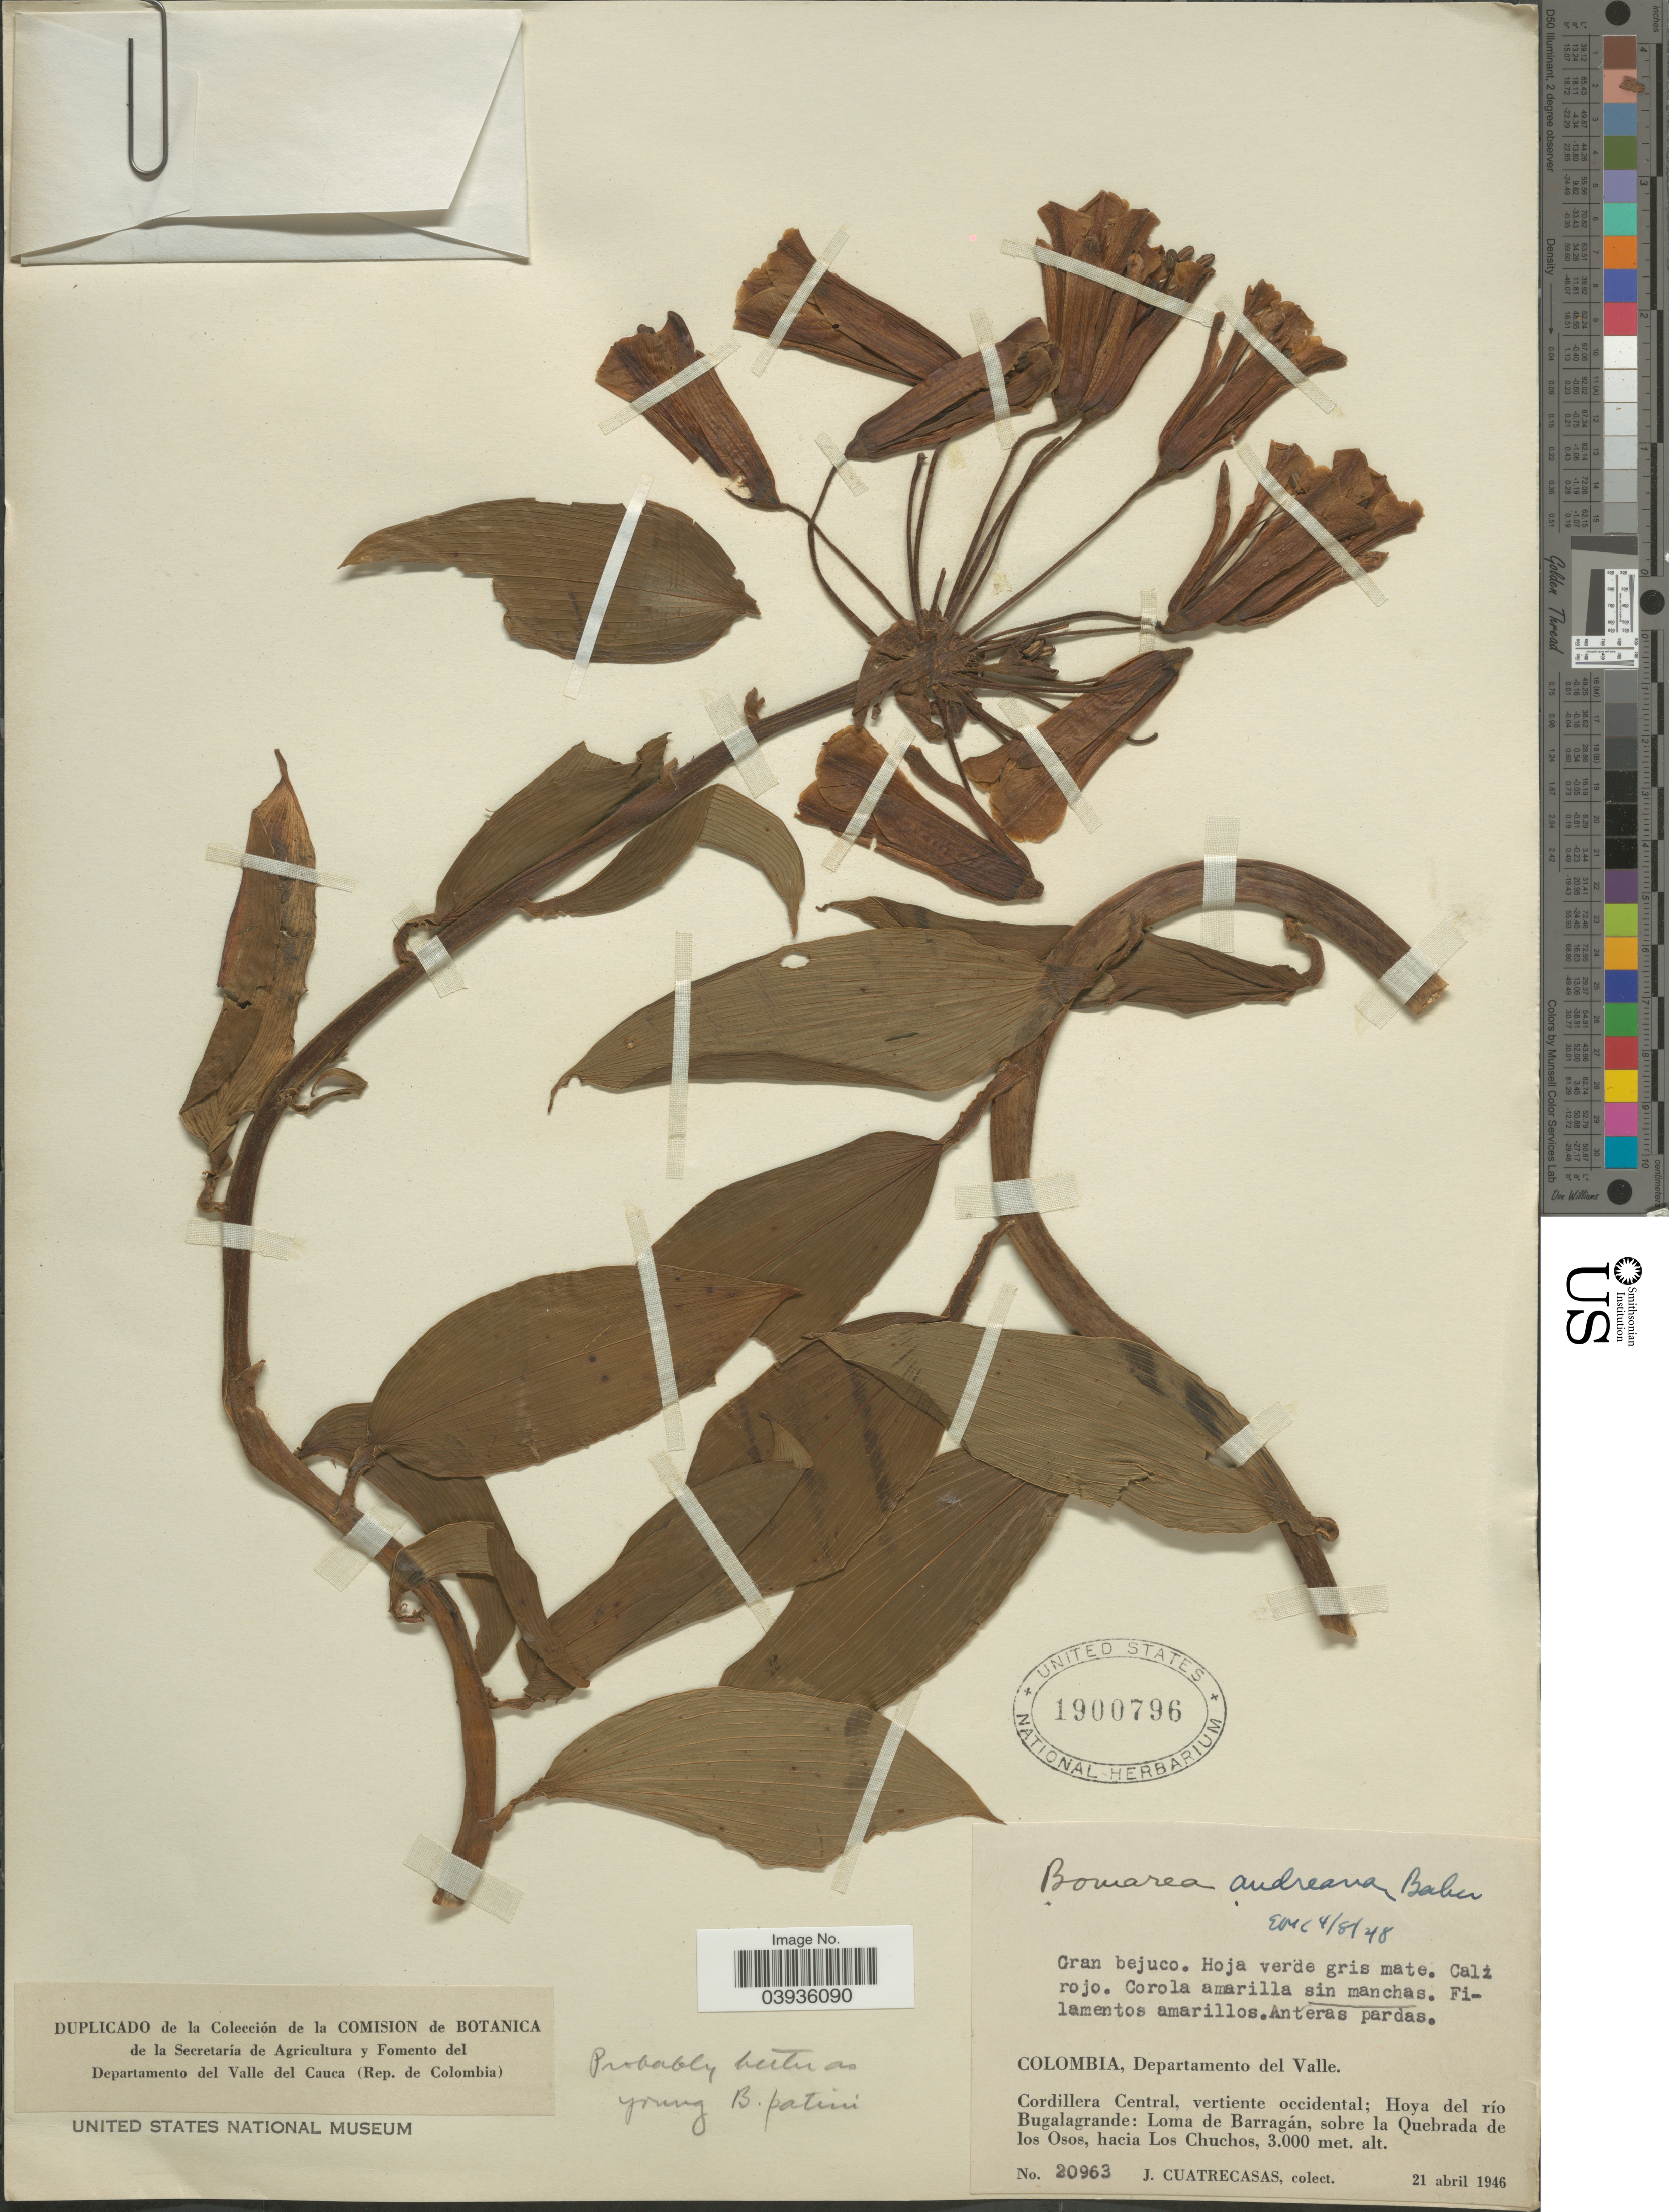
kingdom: Plantae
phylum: Tracheophyta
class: Liliopsida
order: Liliales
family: Alstroemeriaceae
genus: Bomarea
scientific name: Bomarea patinii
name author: Baker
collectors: J. Cuatrecasas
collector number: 20963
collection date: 1946-04-21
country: Colombia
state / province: Valle del Cauca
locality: Departamento del Valle. Cordillera Central, vertiente occidental; Hoya del río Bugalagrande: Loma de Barragán, sobre la Quebrada de los Osos, hacia Los Chuchos.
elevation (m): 3000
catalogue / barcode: US 1900796